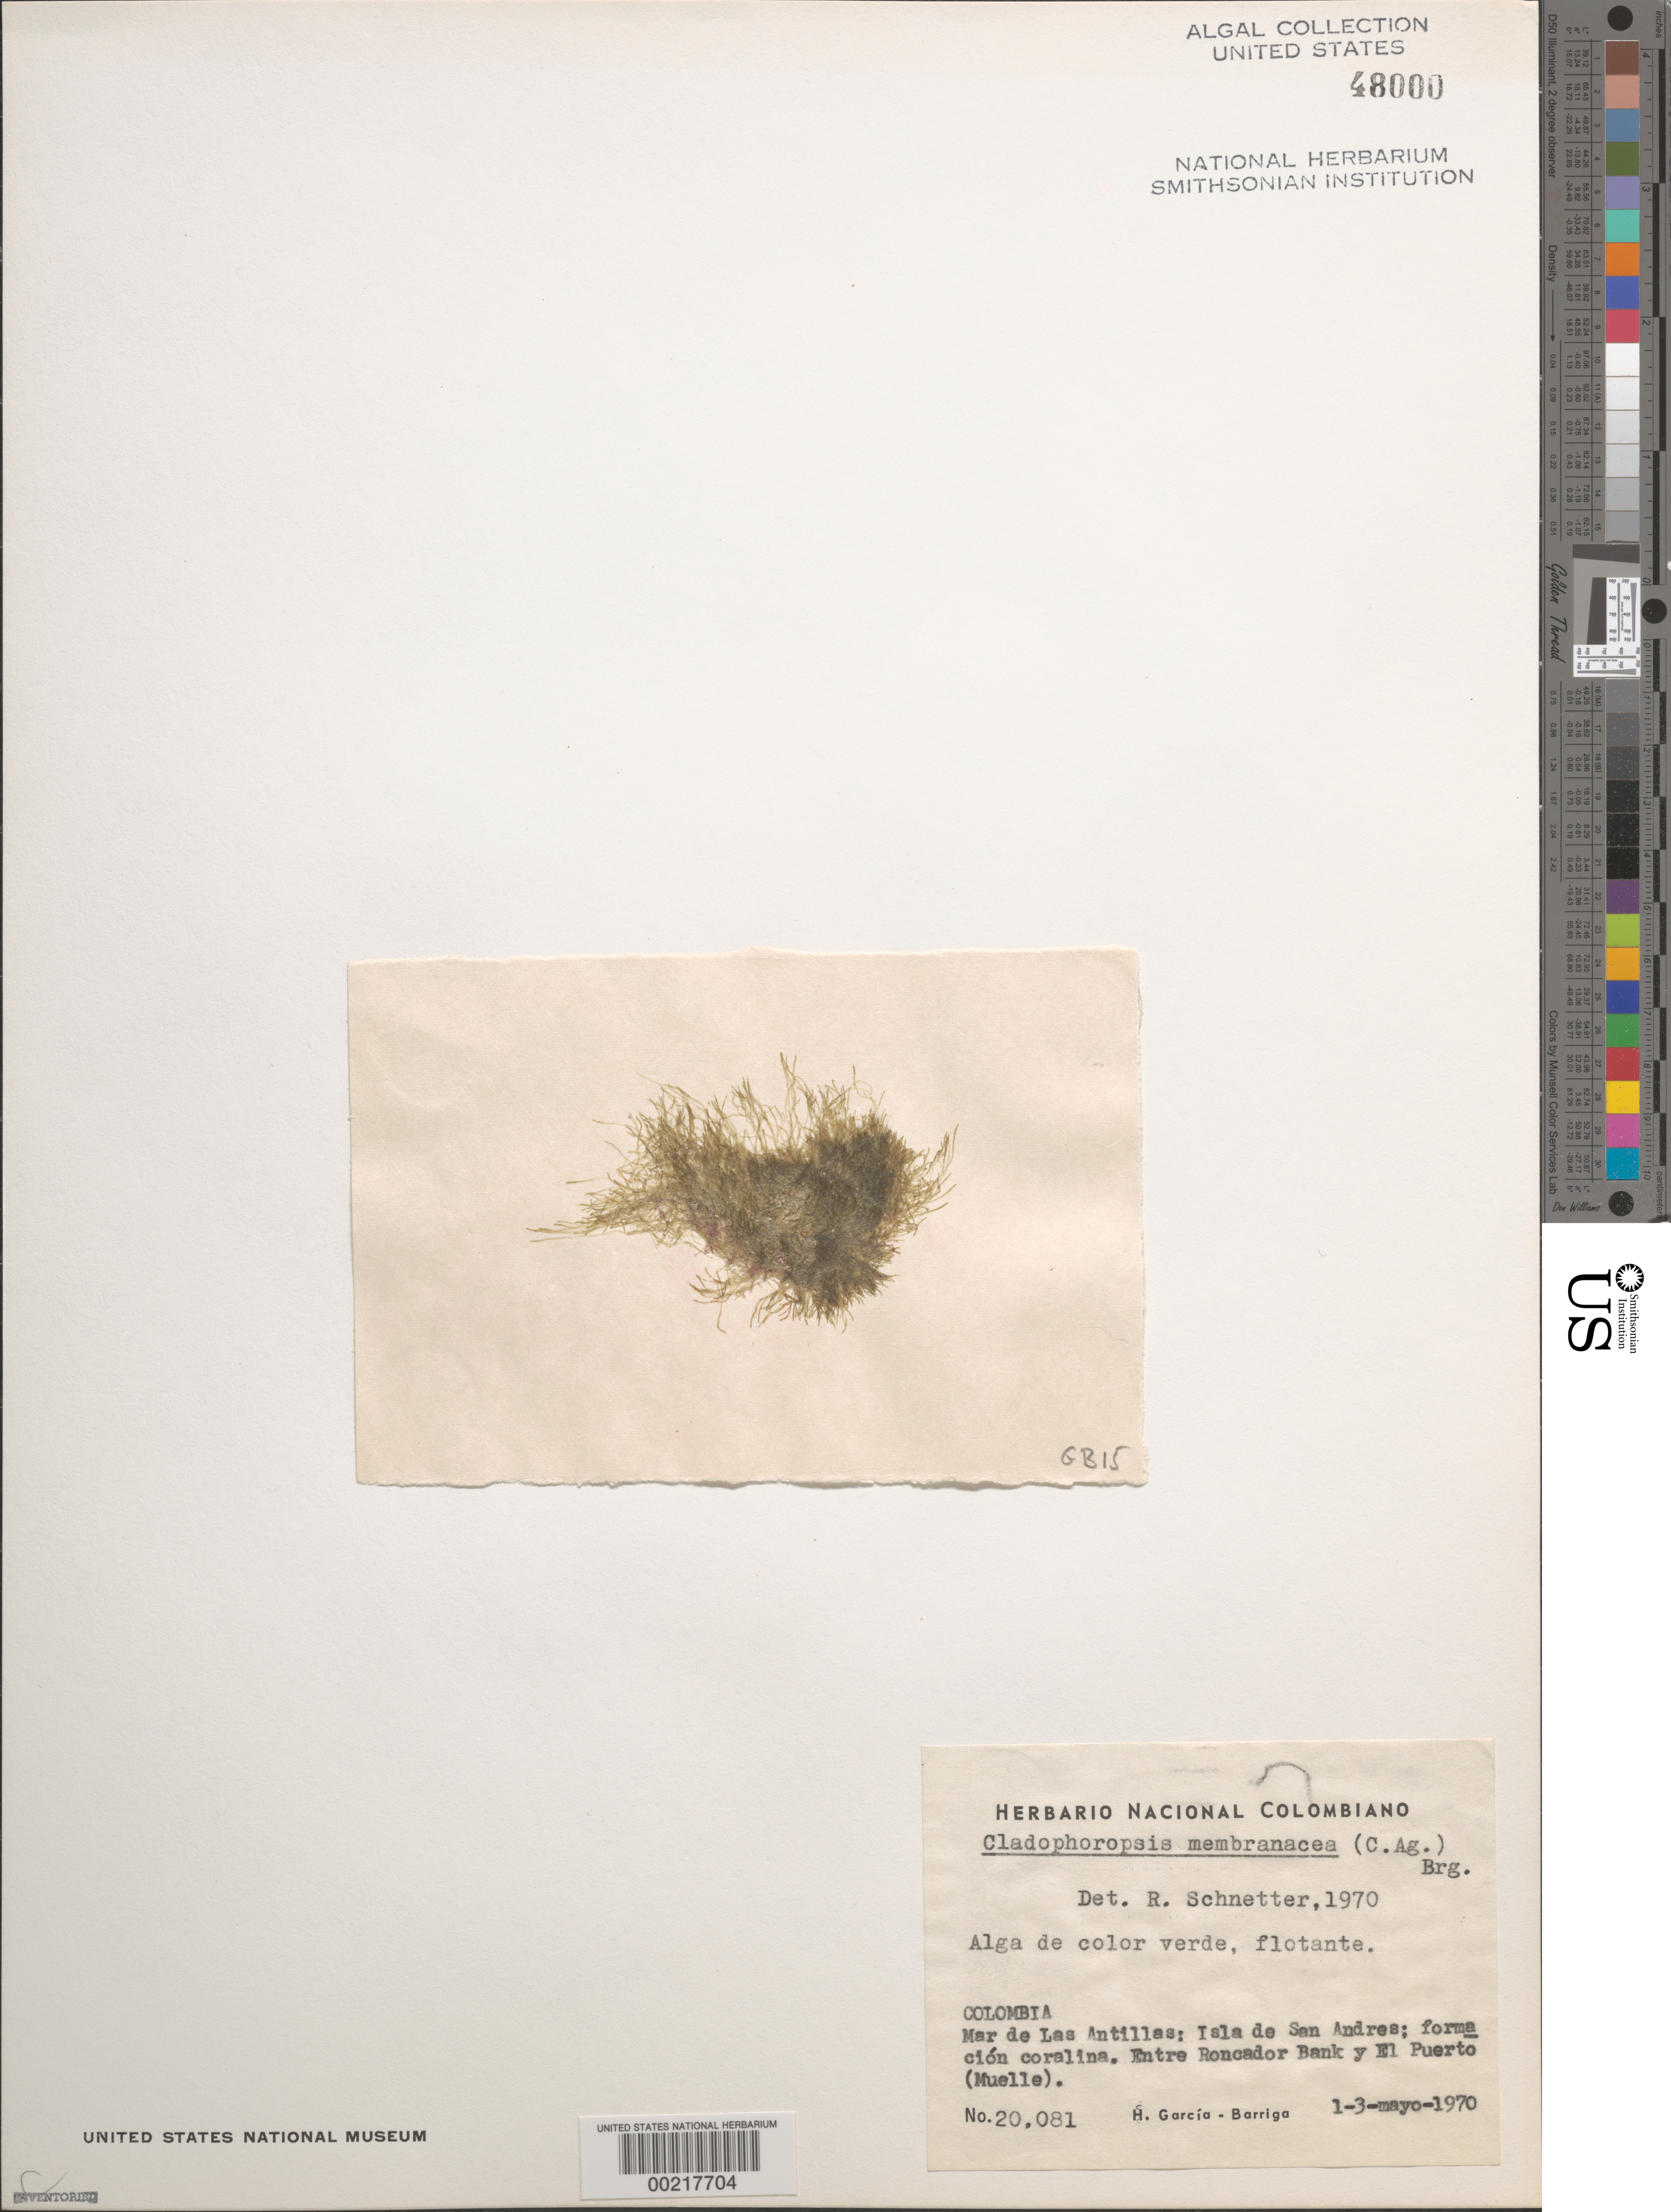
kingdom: Plantae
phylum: Chlorophyta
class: Ulvophyceae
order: Siphonocladales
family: Boodleaceae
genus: Cladophoropsis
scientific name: Cladophoropsis membranacea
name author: (Hofman-Bang) Børgesen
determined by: Schnetter, R.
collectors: H. García Barriga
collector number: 20081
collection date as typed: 01 May 1970 to 03 May 1970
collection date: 1970-05-01/1970-05-03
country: Colombia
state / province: San Andrés Y Providencia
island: Isla de San Andres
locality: Roncador Bank and El Puerto (Muelle)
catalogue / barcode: US 48000